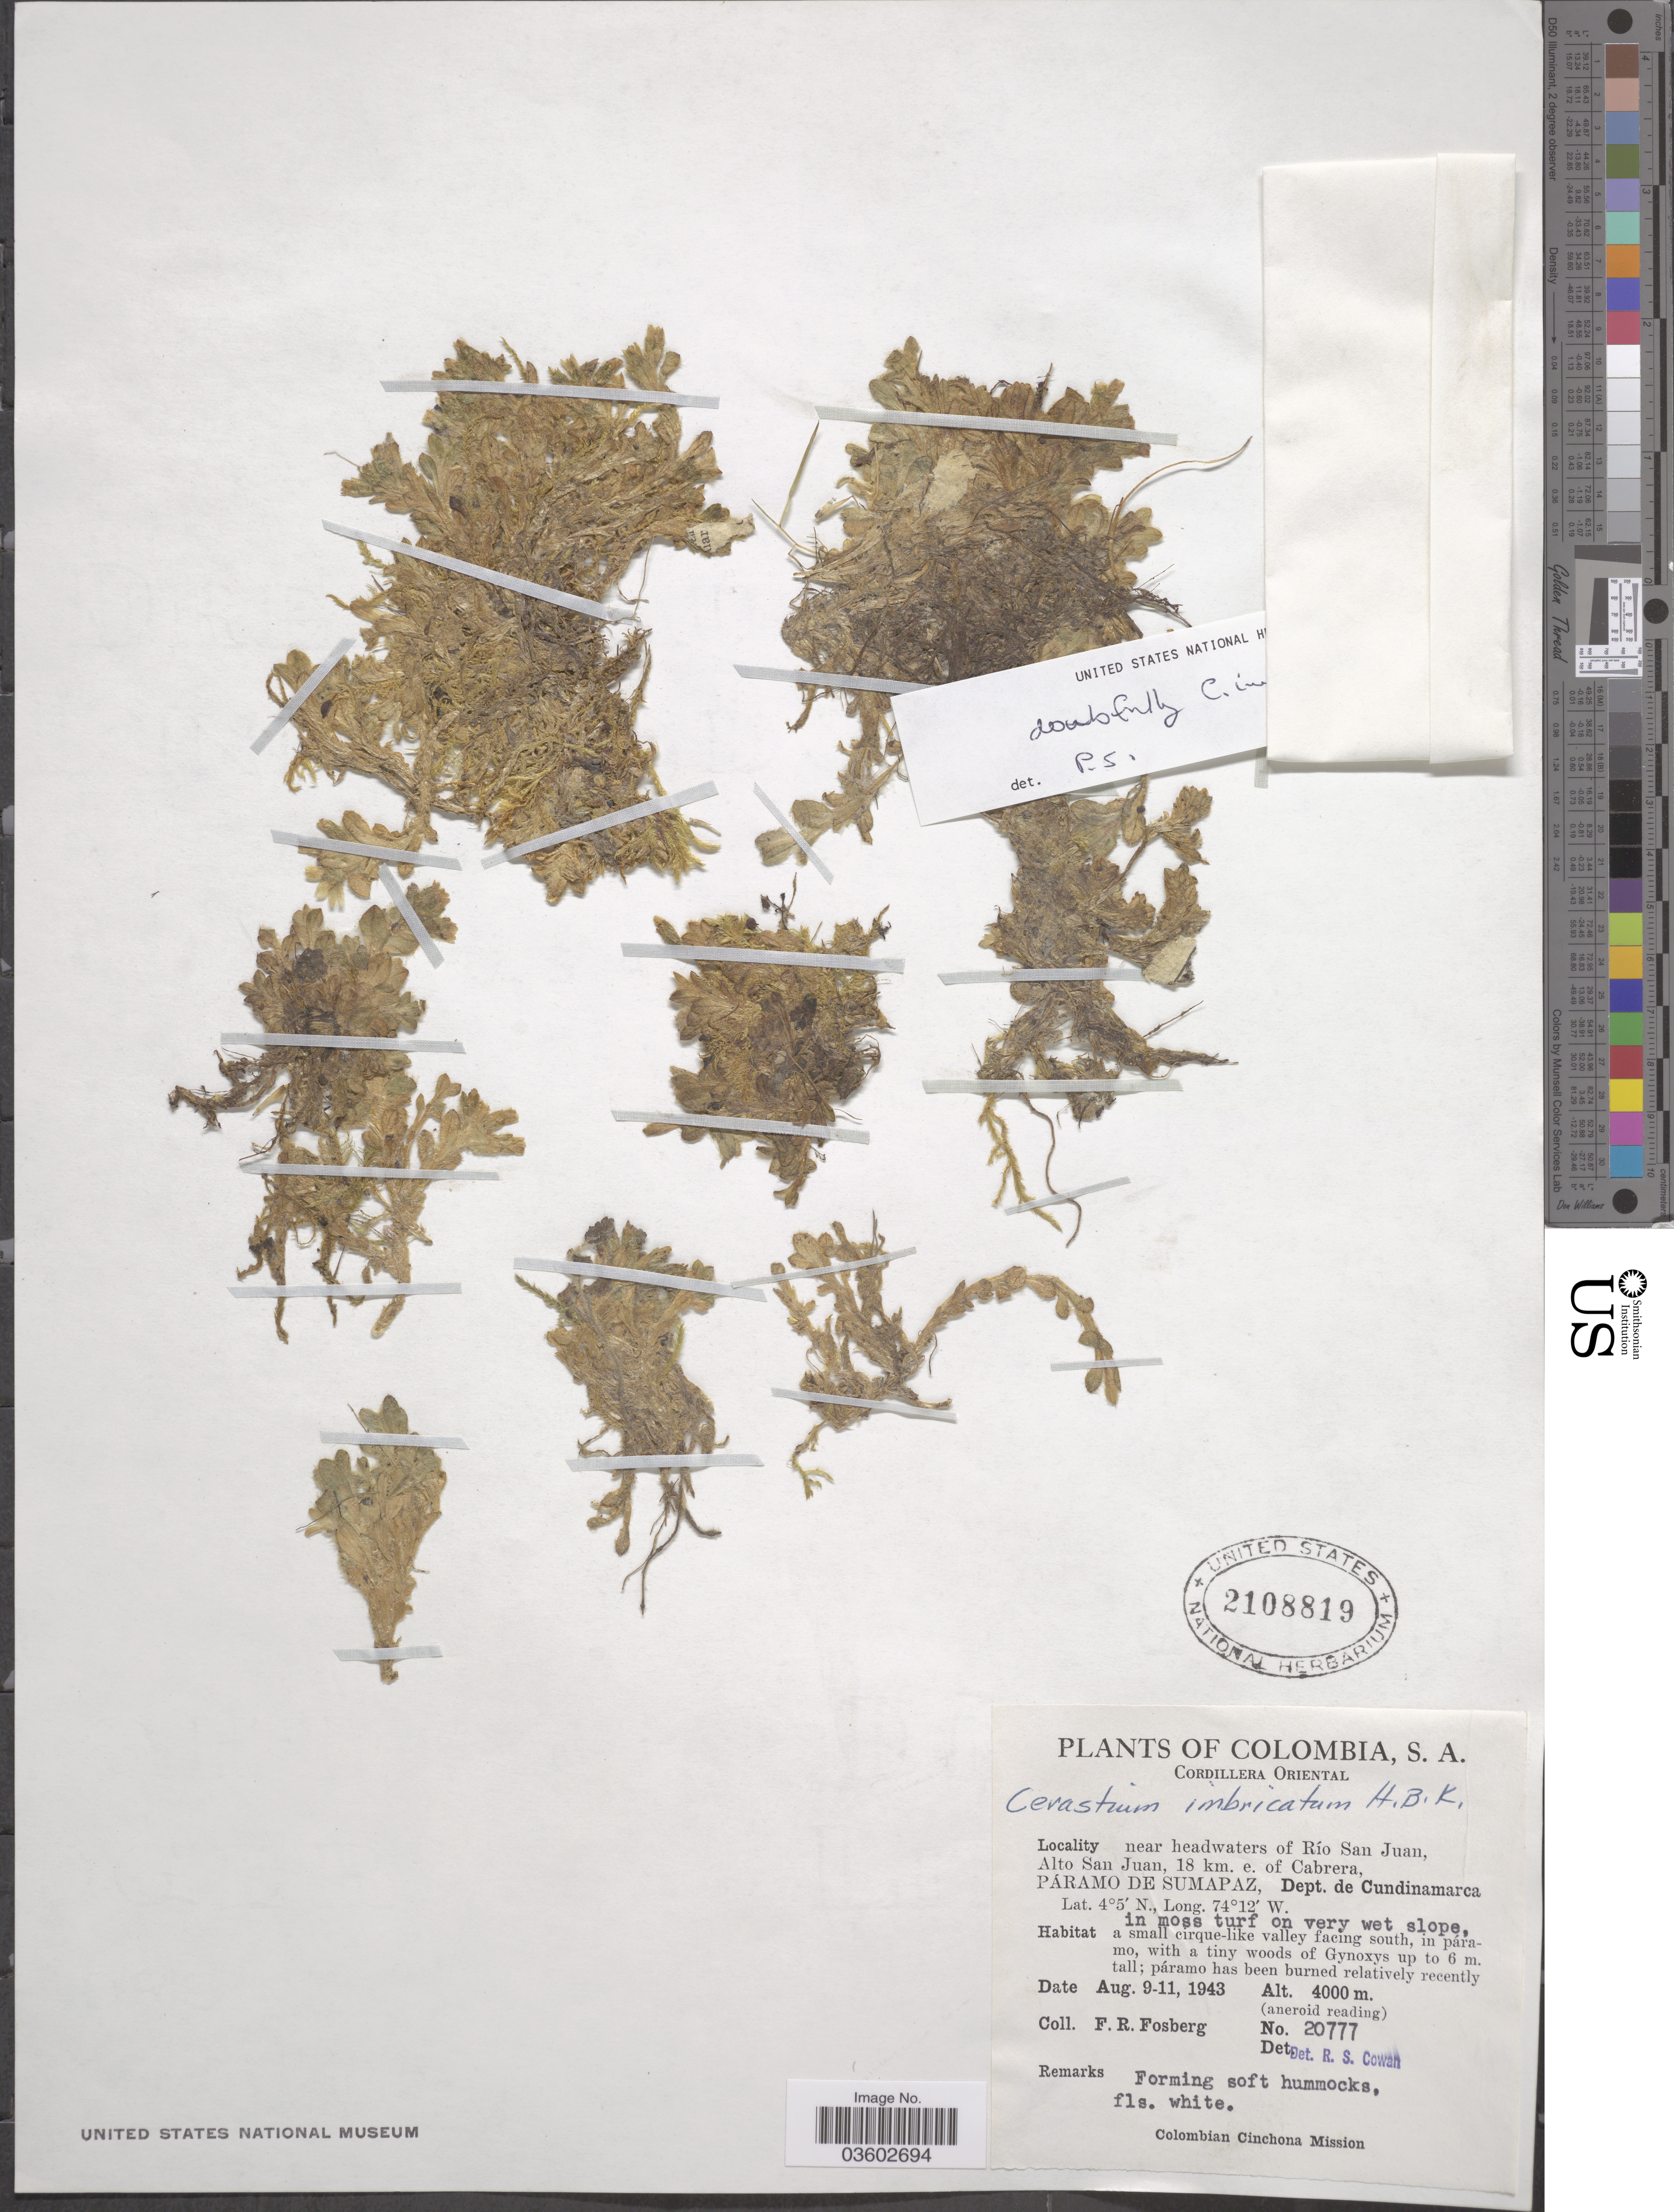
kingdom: Plantae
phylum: Tracheophyta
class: Magnoliopsida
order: Caryophyllales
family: Caryophyllaceae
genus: Cerastium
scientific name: Cerastium imbricatum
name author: Kunth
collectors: F. R. Fosberg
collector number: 20777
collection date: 1943-08-09/1943-08-11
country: Colombia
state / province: Cundinamarca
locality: Cordillera Oriental. Near headwaters of Río San Juan, Alto San Juan, 18 km. e. of Cabrera, Páramo de Sumapaz, Dept. de Cundinamarca.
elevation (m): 4000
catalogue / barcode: US 2108819